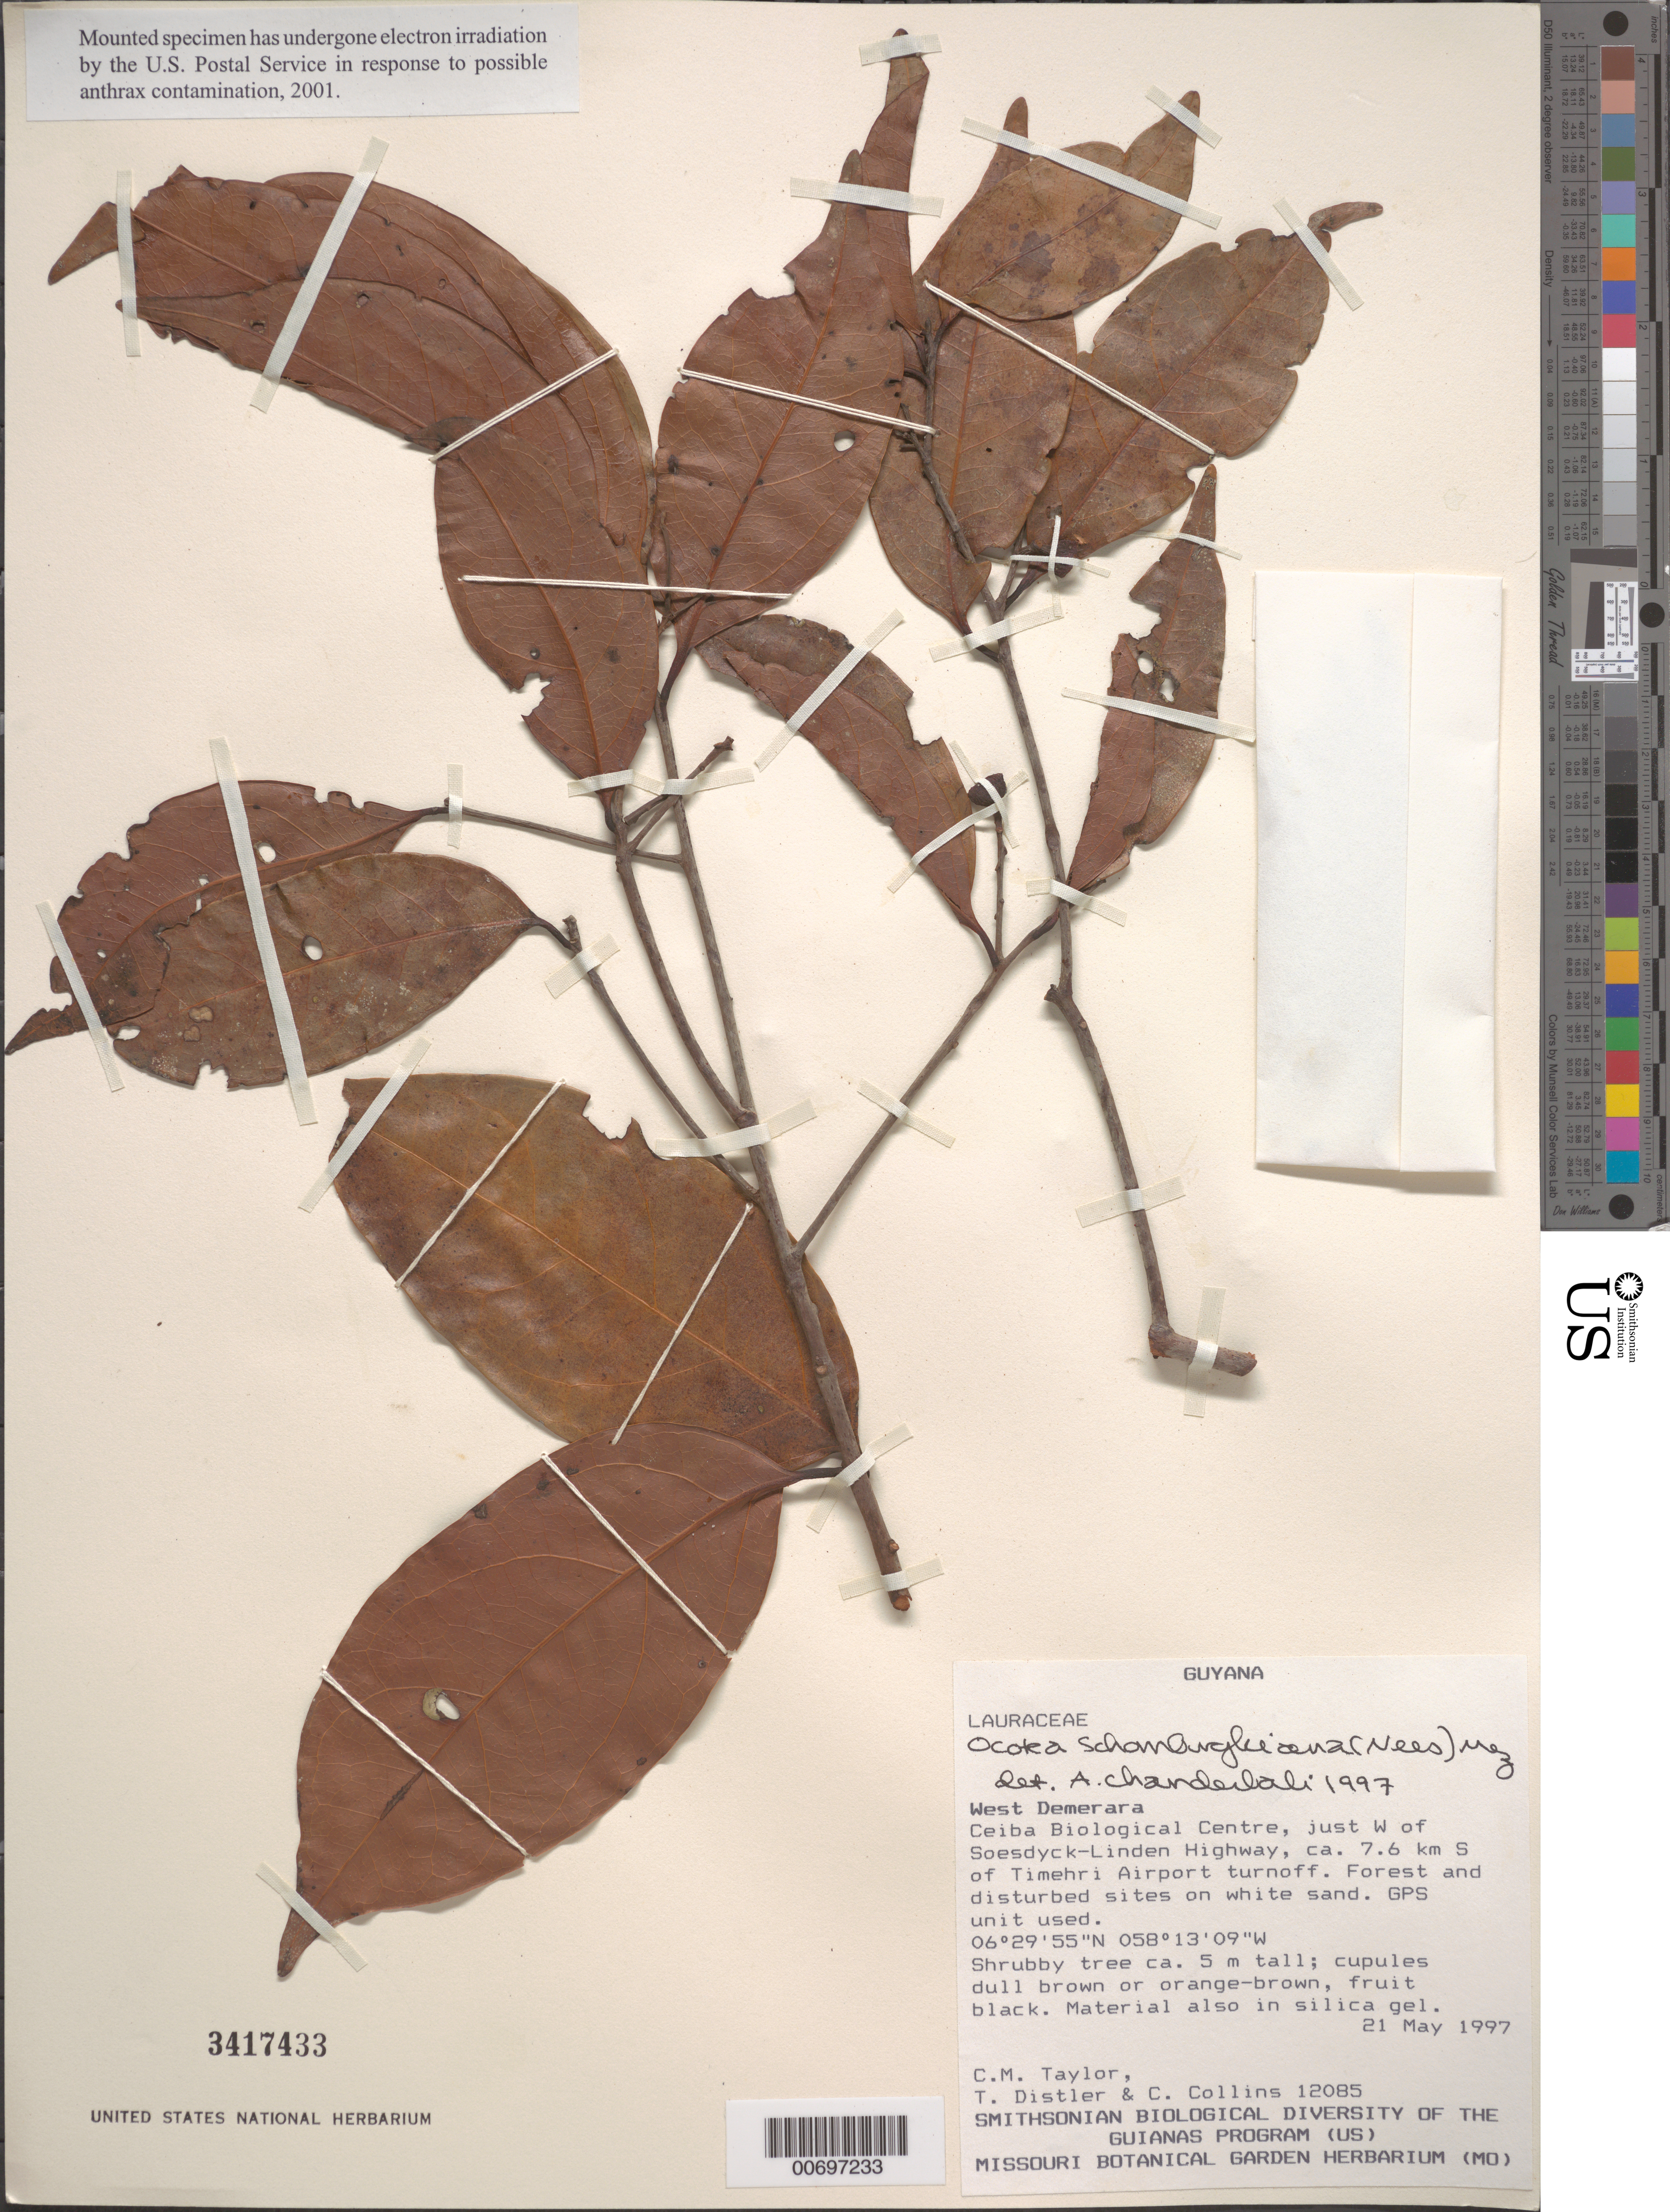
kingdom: Plantae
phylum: Tracheophyta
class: Magnoliopsida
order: Laurales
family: Lauraceae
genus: Ocotea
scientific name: Ocotea schomburgkiana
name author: (Nees) Mez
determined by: Chanderbali, Andre Shashi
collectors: C. M. Taylor, T. Distler & C. Collins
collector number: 12085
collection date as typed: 21 May 1997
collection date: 1997-05-21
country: Guyana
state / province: Demerara-Mahaica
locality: Ceiba Biological Centre, just W of Soesdyck-Linden Hwy, ca. 7.6 km S of Timehri Airport turnoff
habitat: Forest & disturbed sites on white sand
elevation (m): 15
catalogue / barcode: US 3417433